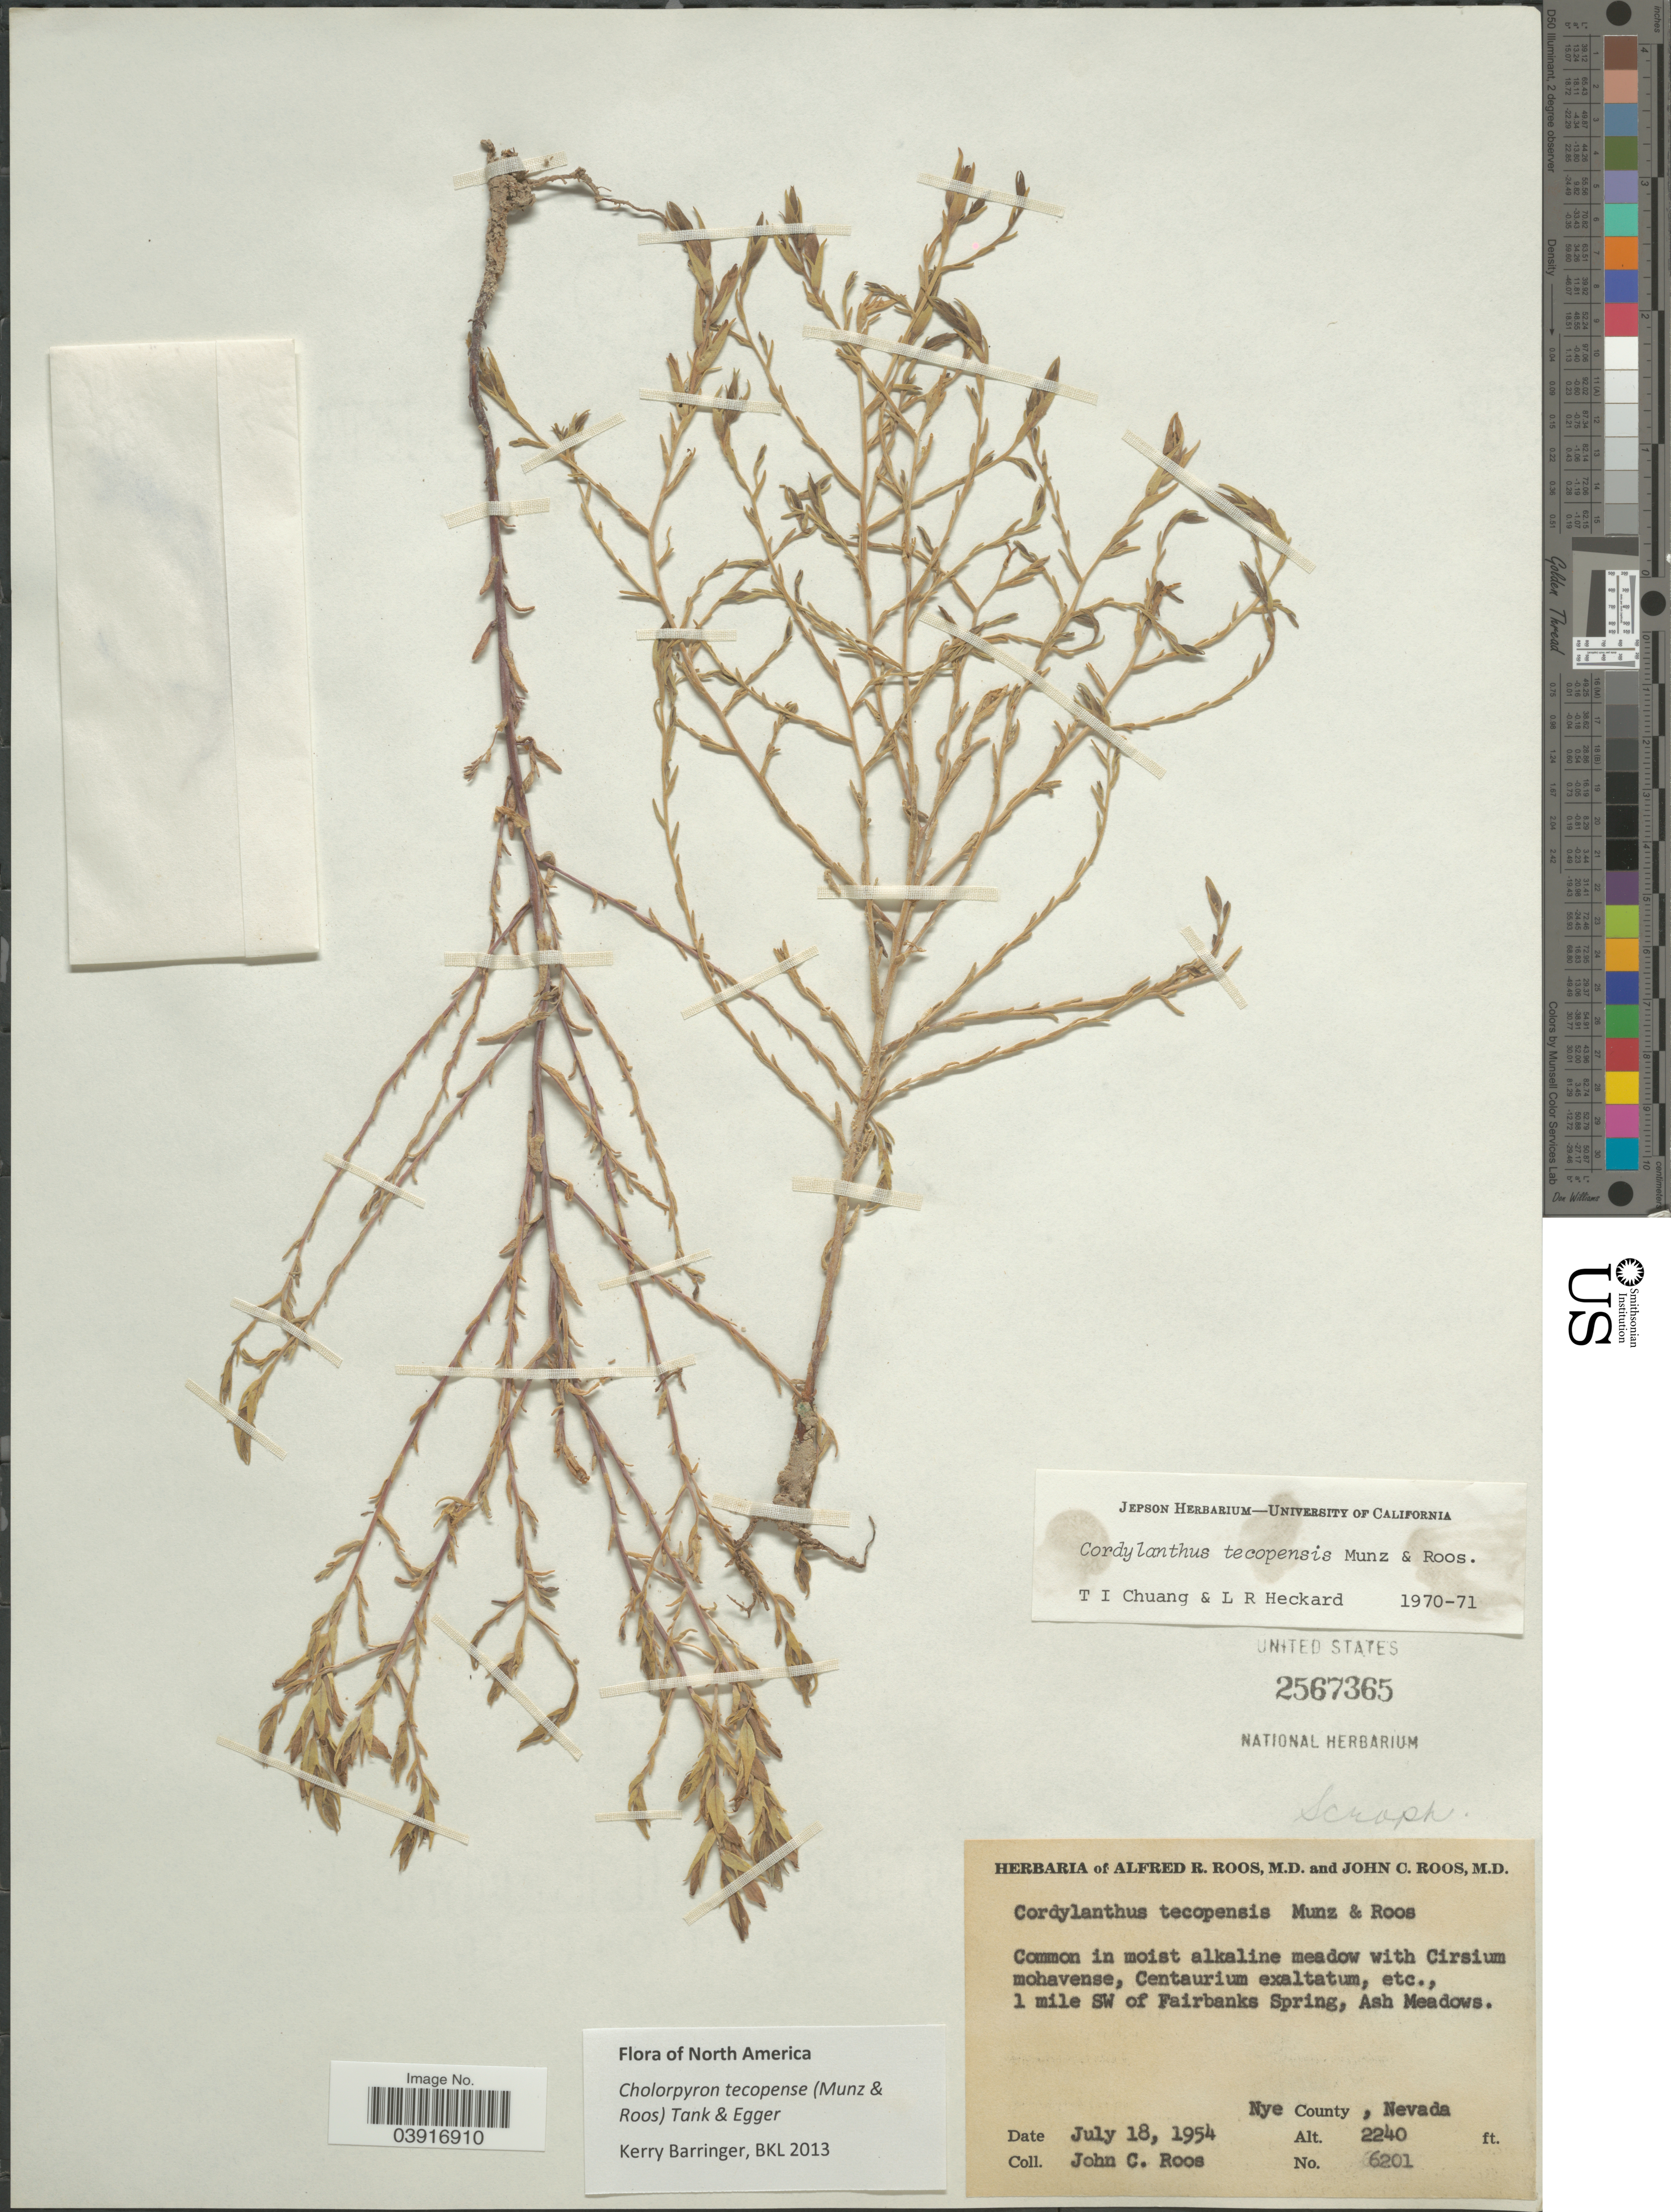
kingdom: Plantae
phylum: Tracheophyta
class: Magnoliopsida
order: Lamiales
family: Orobanchaceae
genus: Chloropyron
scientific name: Chloropyron tecopense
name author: (Munz) J.C. Roos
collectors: J. C. Roos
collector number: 6201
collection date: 1954-07-18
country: United States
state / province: Nevada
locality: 1 mile SW of Fairbanks Spring, Ash Meadows. Nye County.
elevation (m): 683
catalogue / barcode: US 2567365